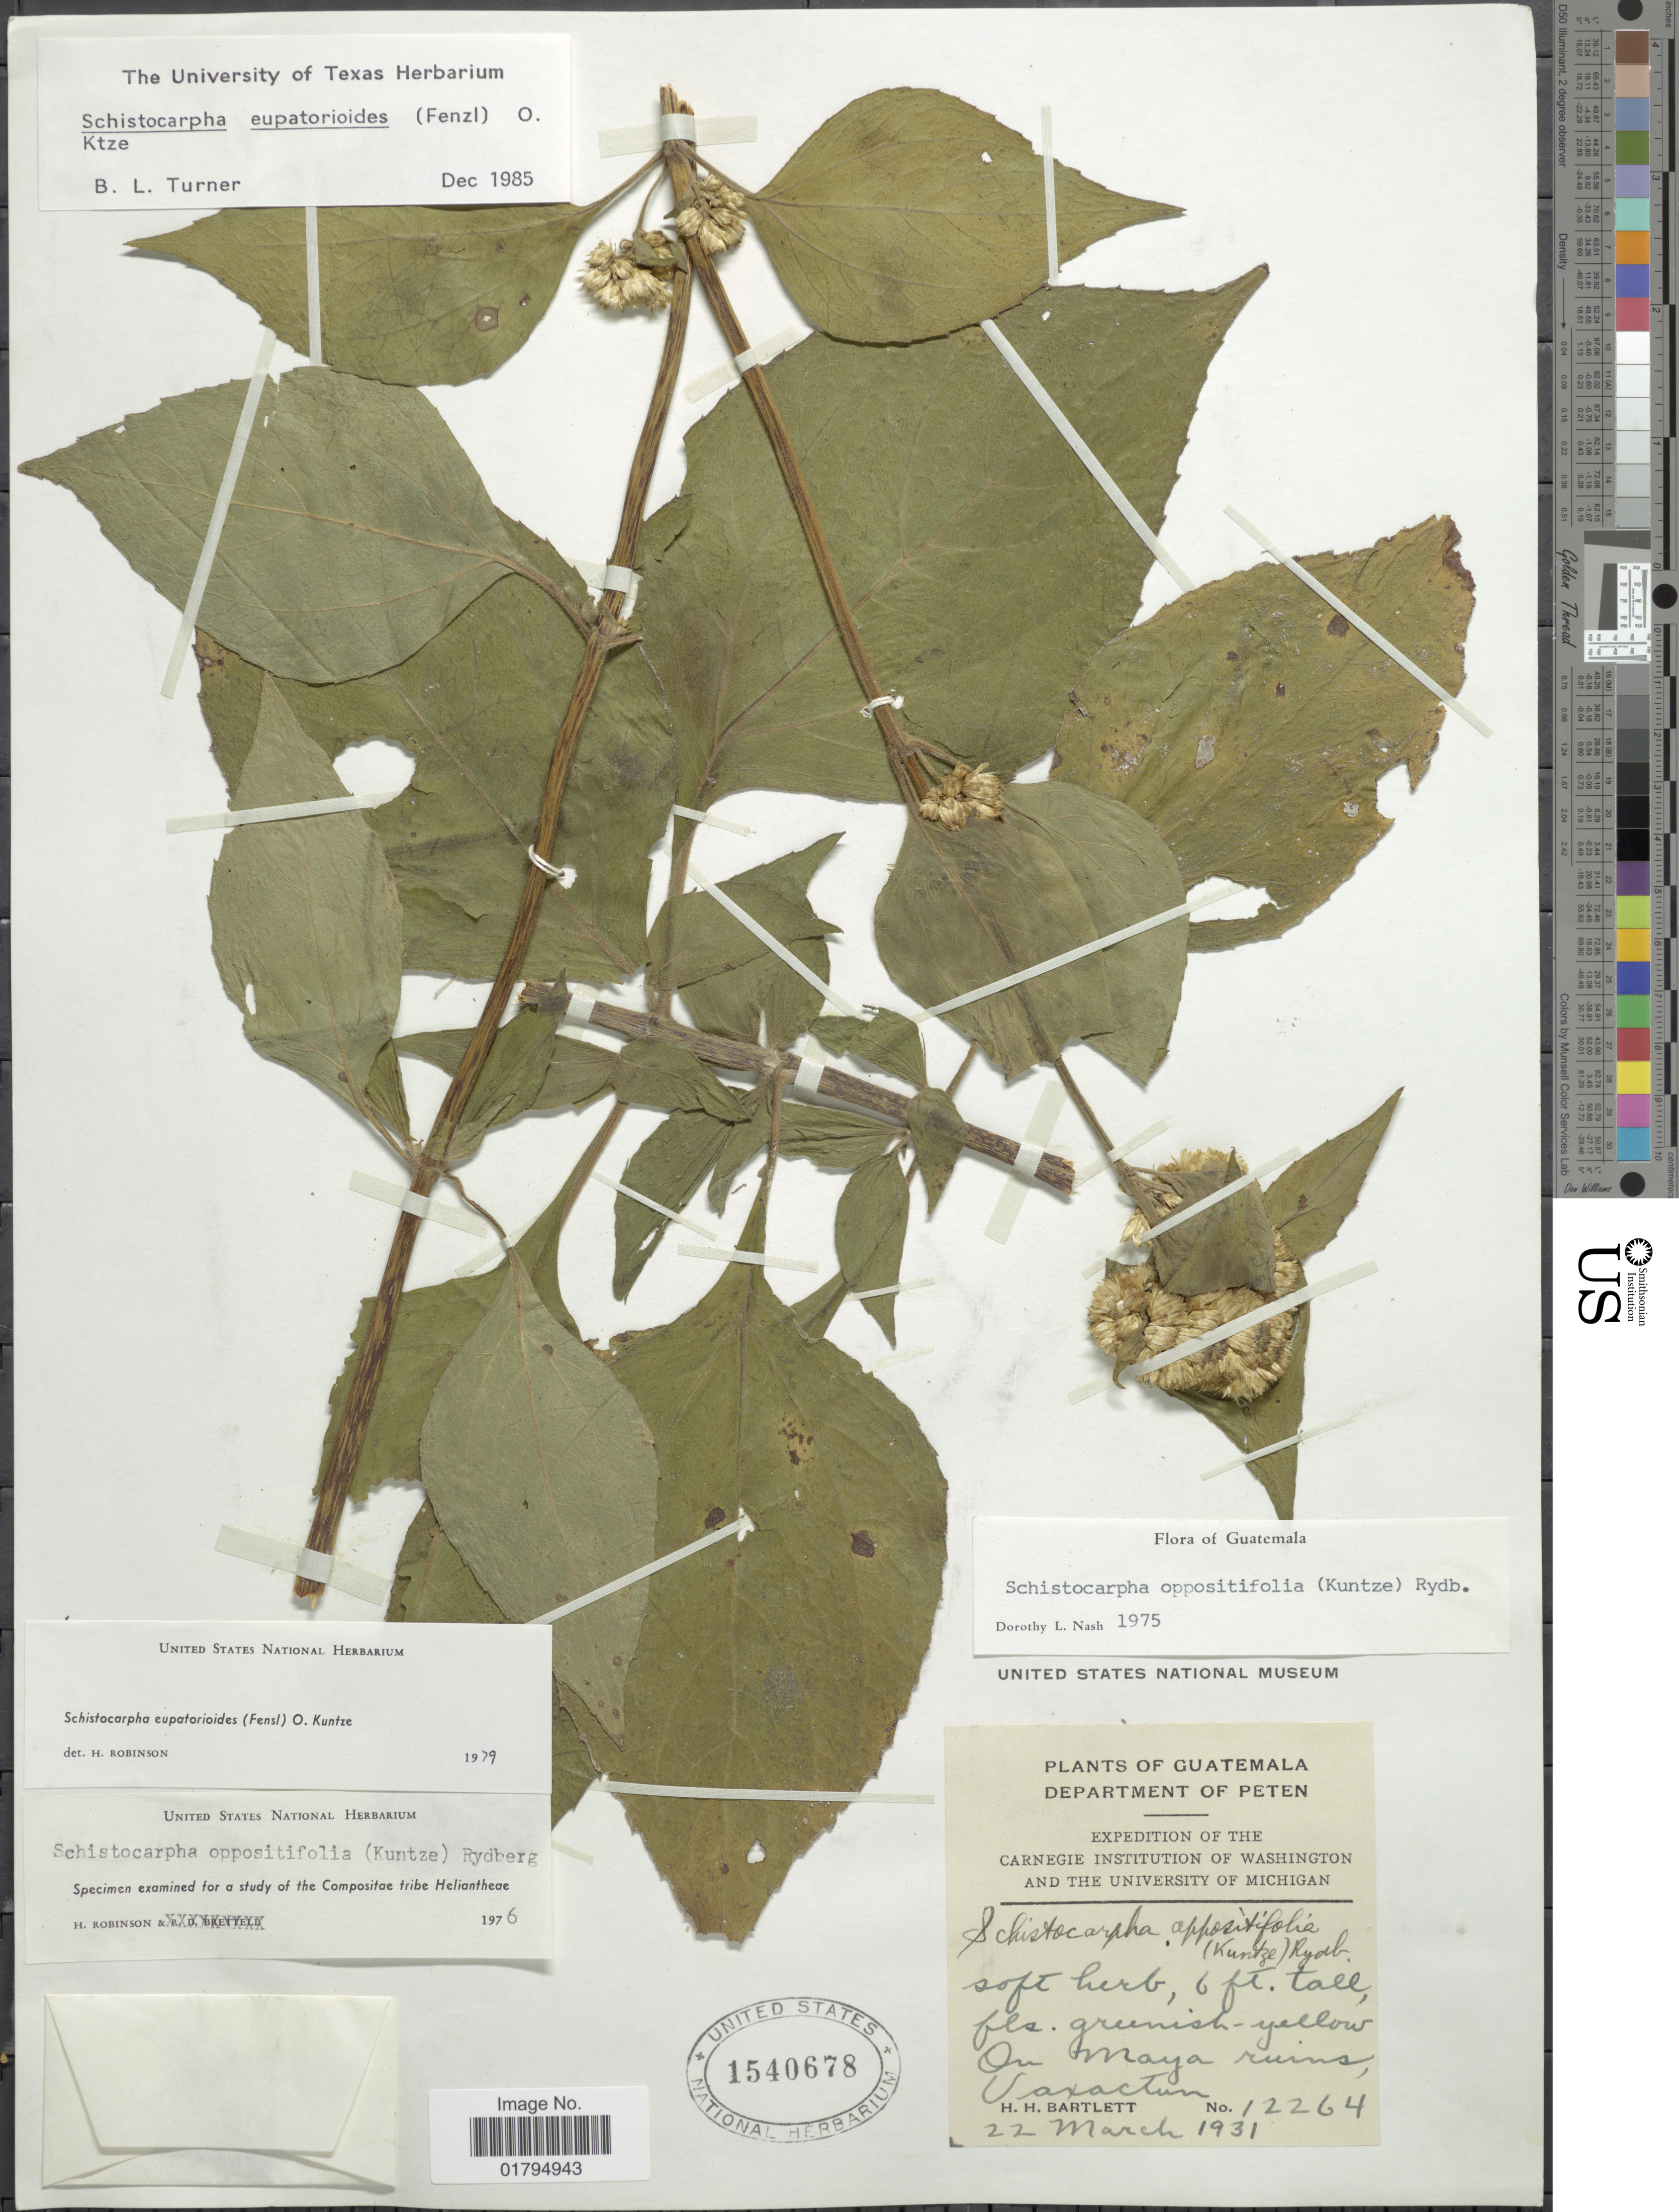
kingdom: Plantae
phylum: Tracheophyta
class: Magnoliopsida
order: Asterales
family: Asteraceae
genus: Schistocarpha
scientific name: Schistocarpha eupatorioides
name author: (Fenzl) Kuntze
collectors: H. H. Bartlett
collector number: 12264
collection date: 1931-03-22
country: Guatemala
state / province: El Petén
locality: On Maya ruins, Uaxactun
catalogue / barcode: US 1540678